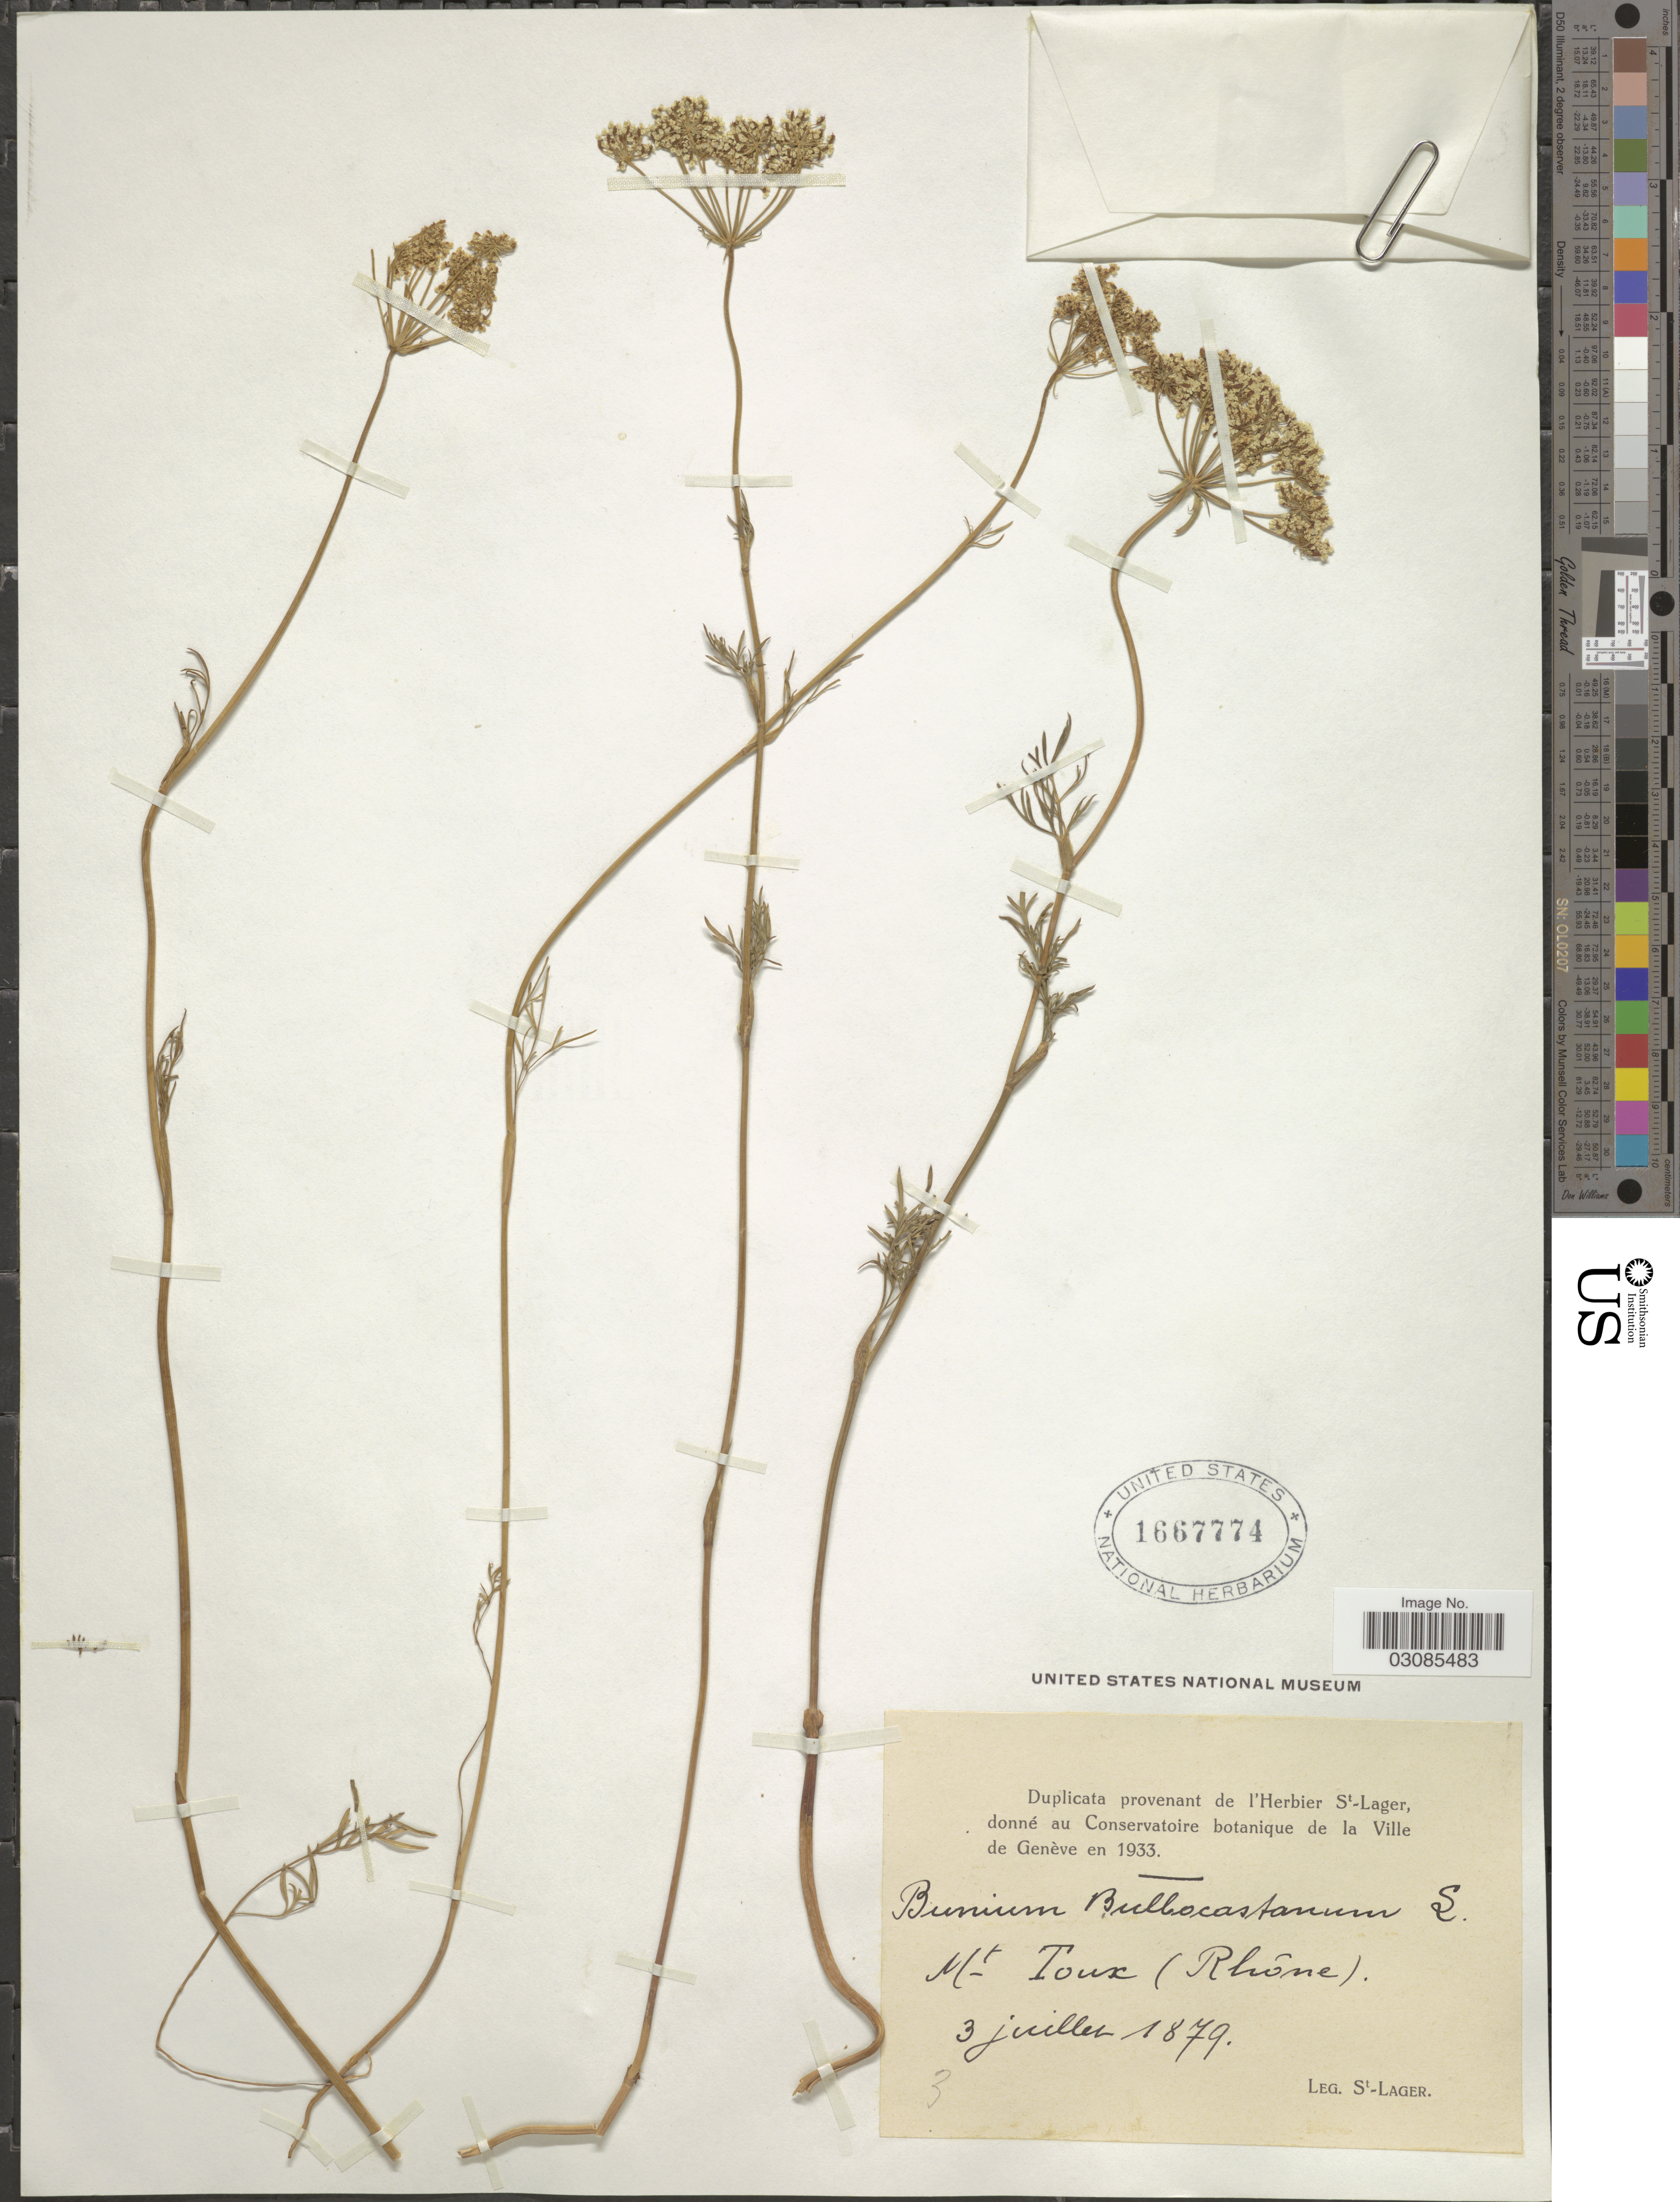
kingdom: Plantae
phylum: Tracheophyta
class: Magnoliopsida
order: Apiales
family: Apiaceae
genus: Bunium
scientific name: Bunium bulbocastanum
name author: L.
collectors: Saint-Lager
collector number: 3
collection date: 1879-07-03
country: France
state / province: Auvergne-Rhône-Alpes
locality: Mt Toux (Rhône).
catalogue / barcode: US 1667774